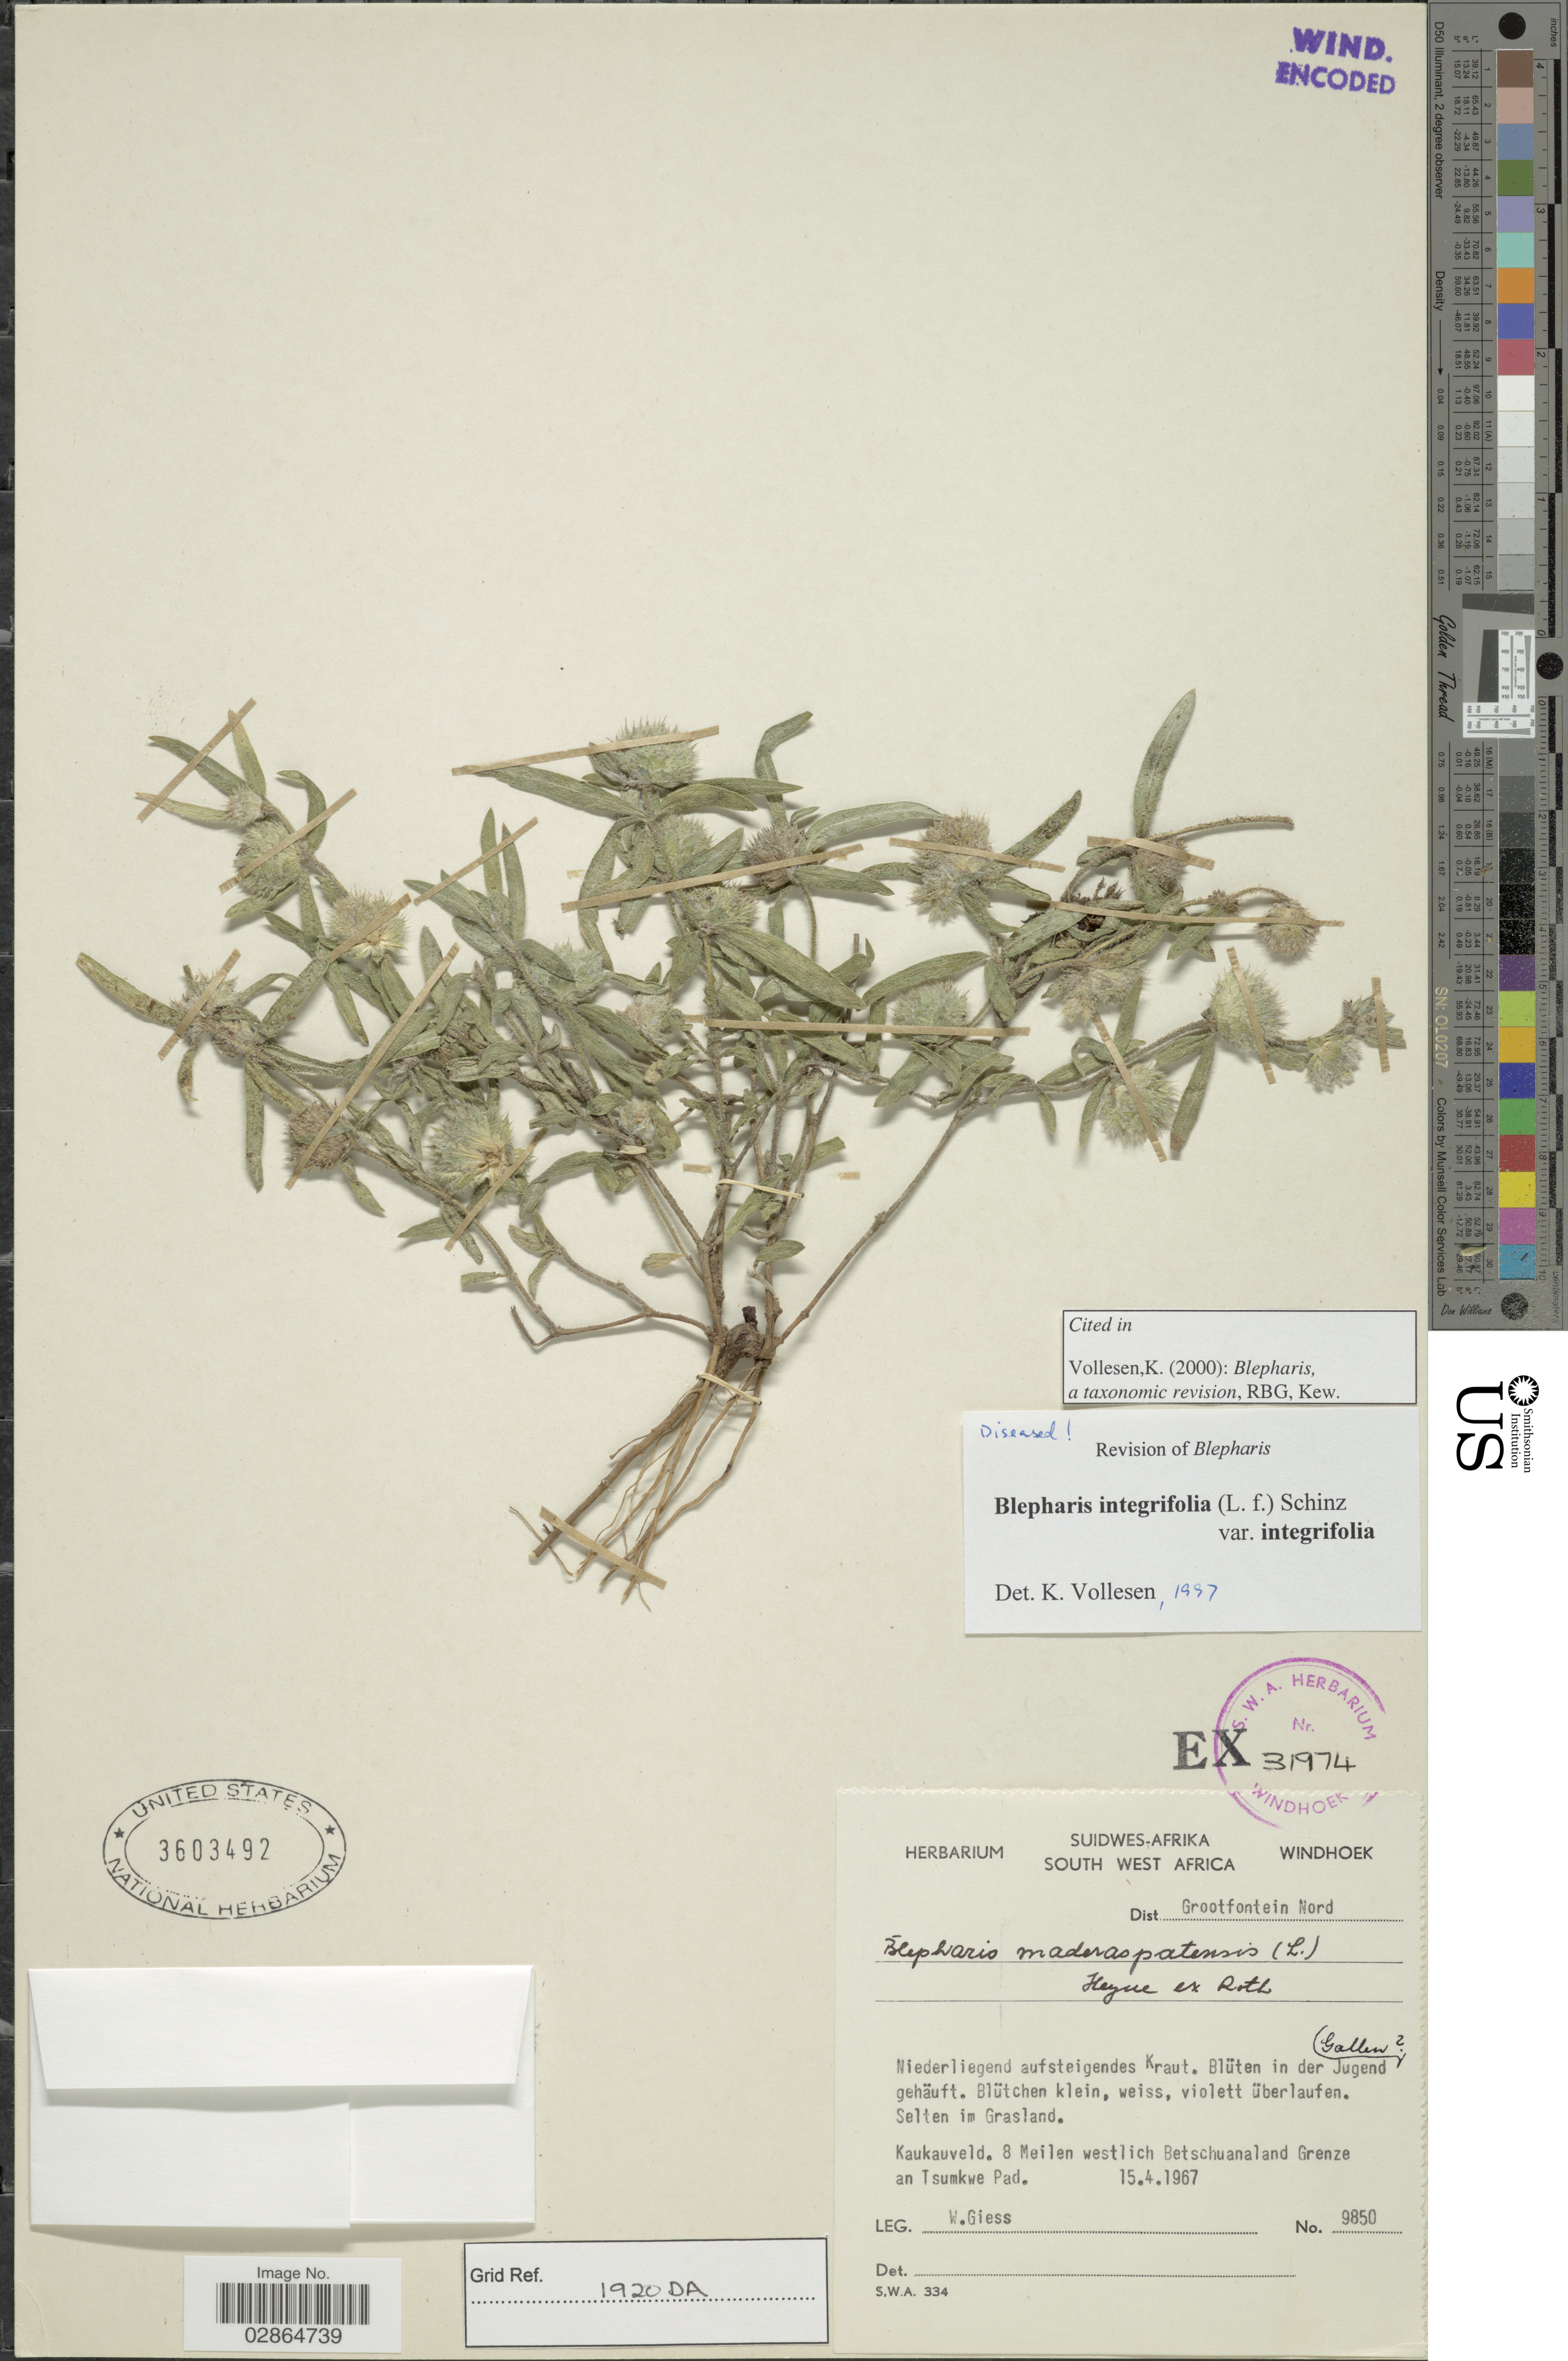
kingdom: Plantae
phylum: Tracheophyta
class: Magnoliopsida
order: Lamiales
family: Acanthaceae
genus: Blepharis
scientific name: Blepharis integrifolia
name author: (L. f.) E. Mey. & Drège ex Schinz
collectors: W. Giess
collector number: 9850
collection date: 1967-04-15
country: Namibia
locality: Suidwes-Afrika, South West Africa, Kaukaveld, 8 Meilen westlich Betschuanaland Grenze an Tsumkwe Pad. Dist. Grootfontein Nord.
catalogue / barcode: US 3603492